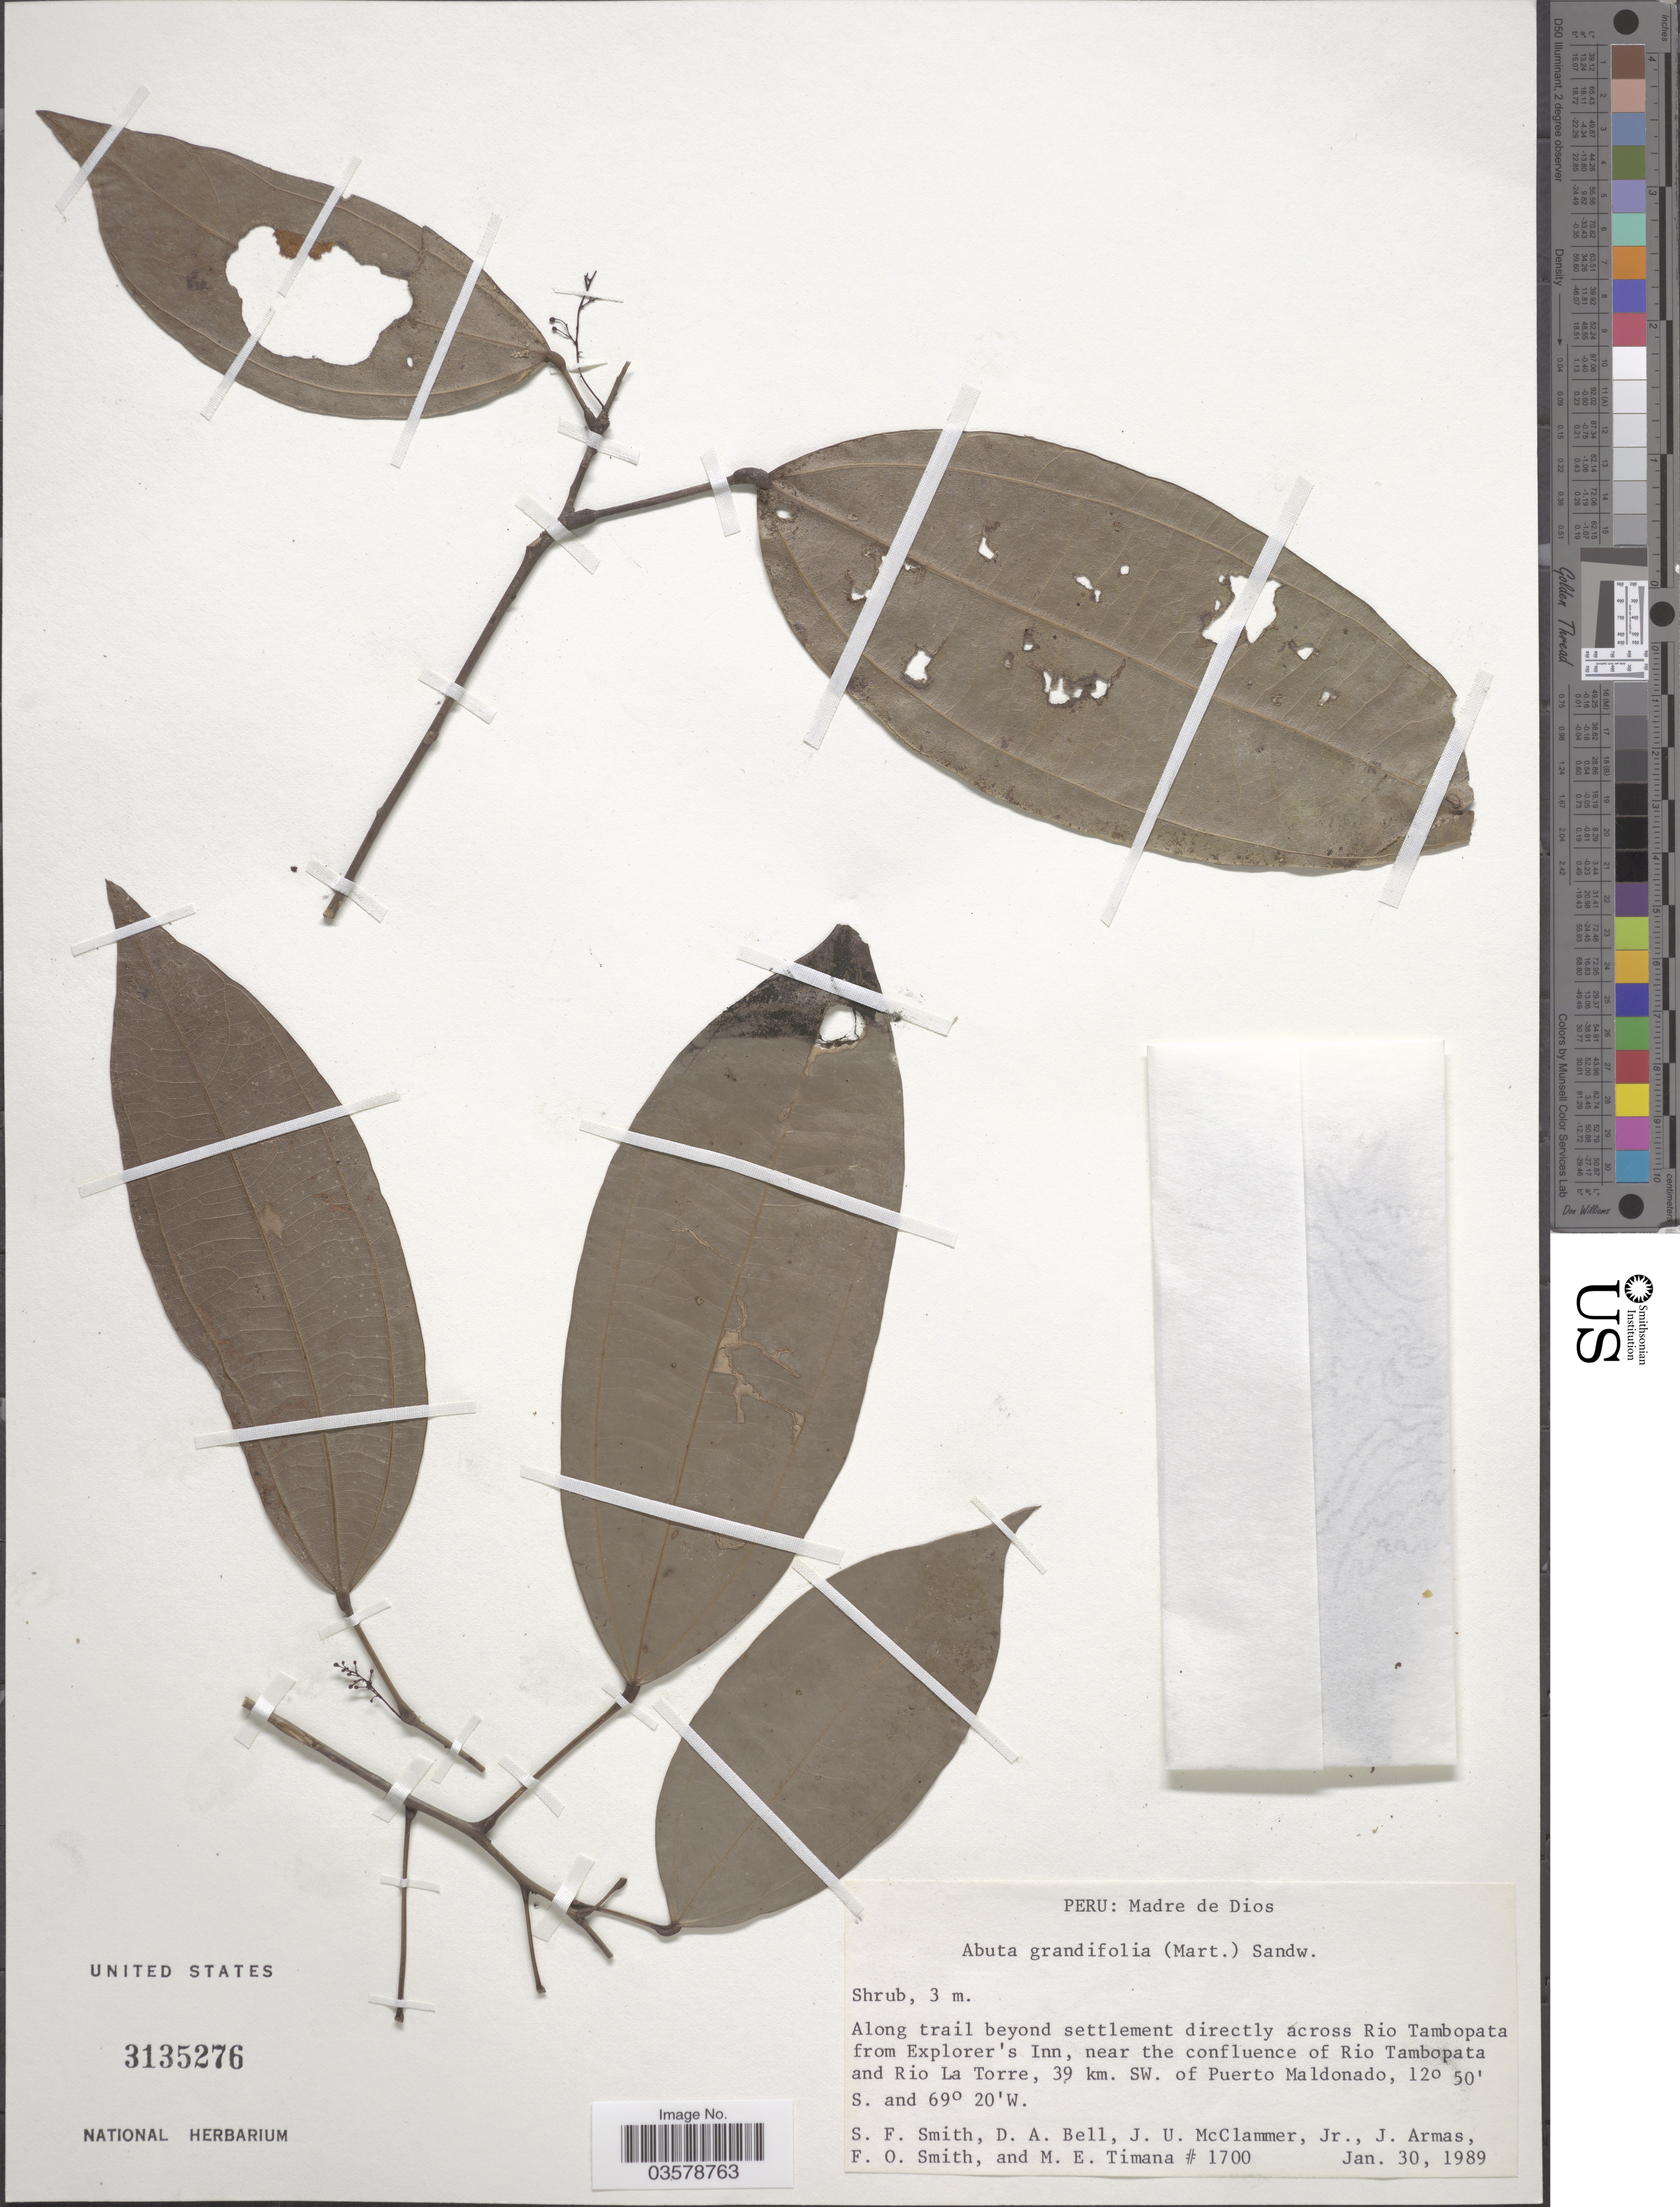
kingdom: Plantae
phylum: Tracheophyta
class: Magnoliopsida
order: Ranunculales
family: Menispermaceae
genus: Abuta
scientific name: Abuta grandifolia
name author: (Mart.) Sandwith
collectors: S.F. Smith, D. A. Bell, J. McClammer Jr. & J. Armas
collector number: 1700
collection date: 1989-01-30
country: Peru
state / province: Madre de Dios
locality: Along trail beyond settlement directly across Rio Tambopata from Explorer's Inn, near the confluence of Rio Tambopata and Rio La Torre, 39 km. SW. of Puerto Maldonado.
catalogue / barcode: US 3135276